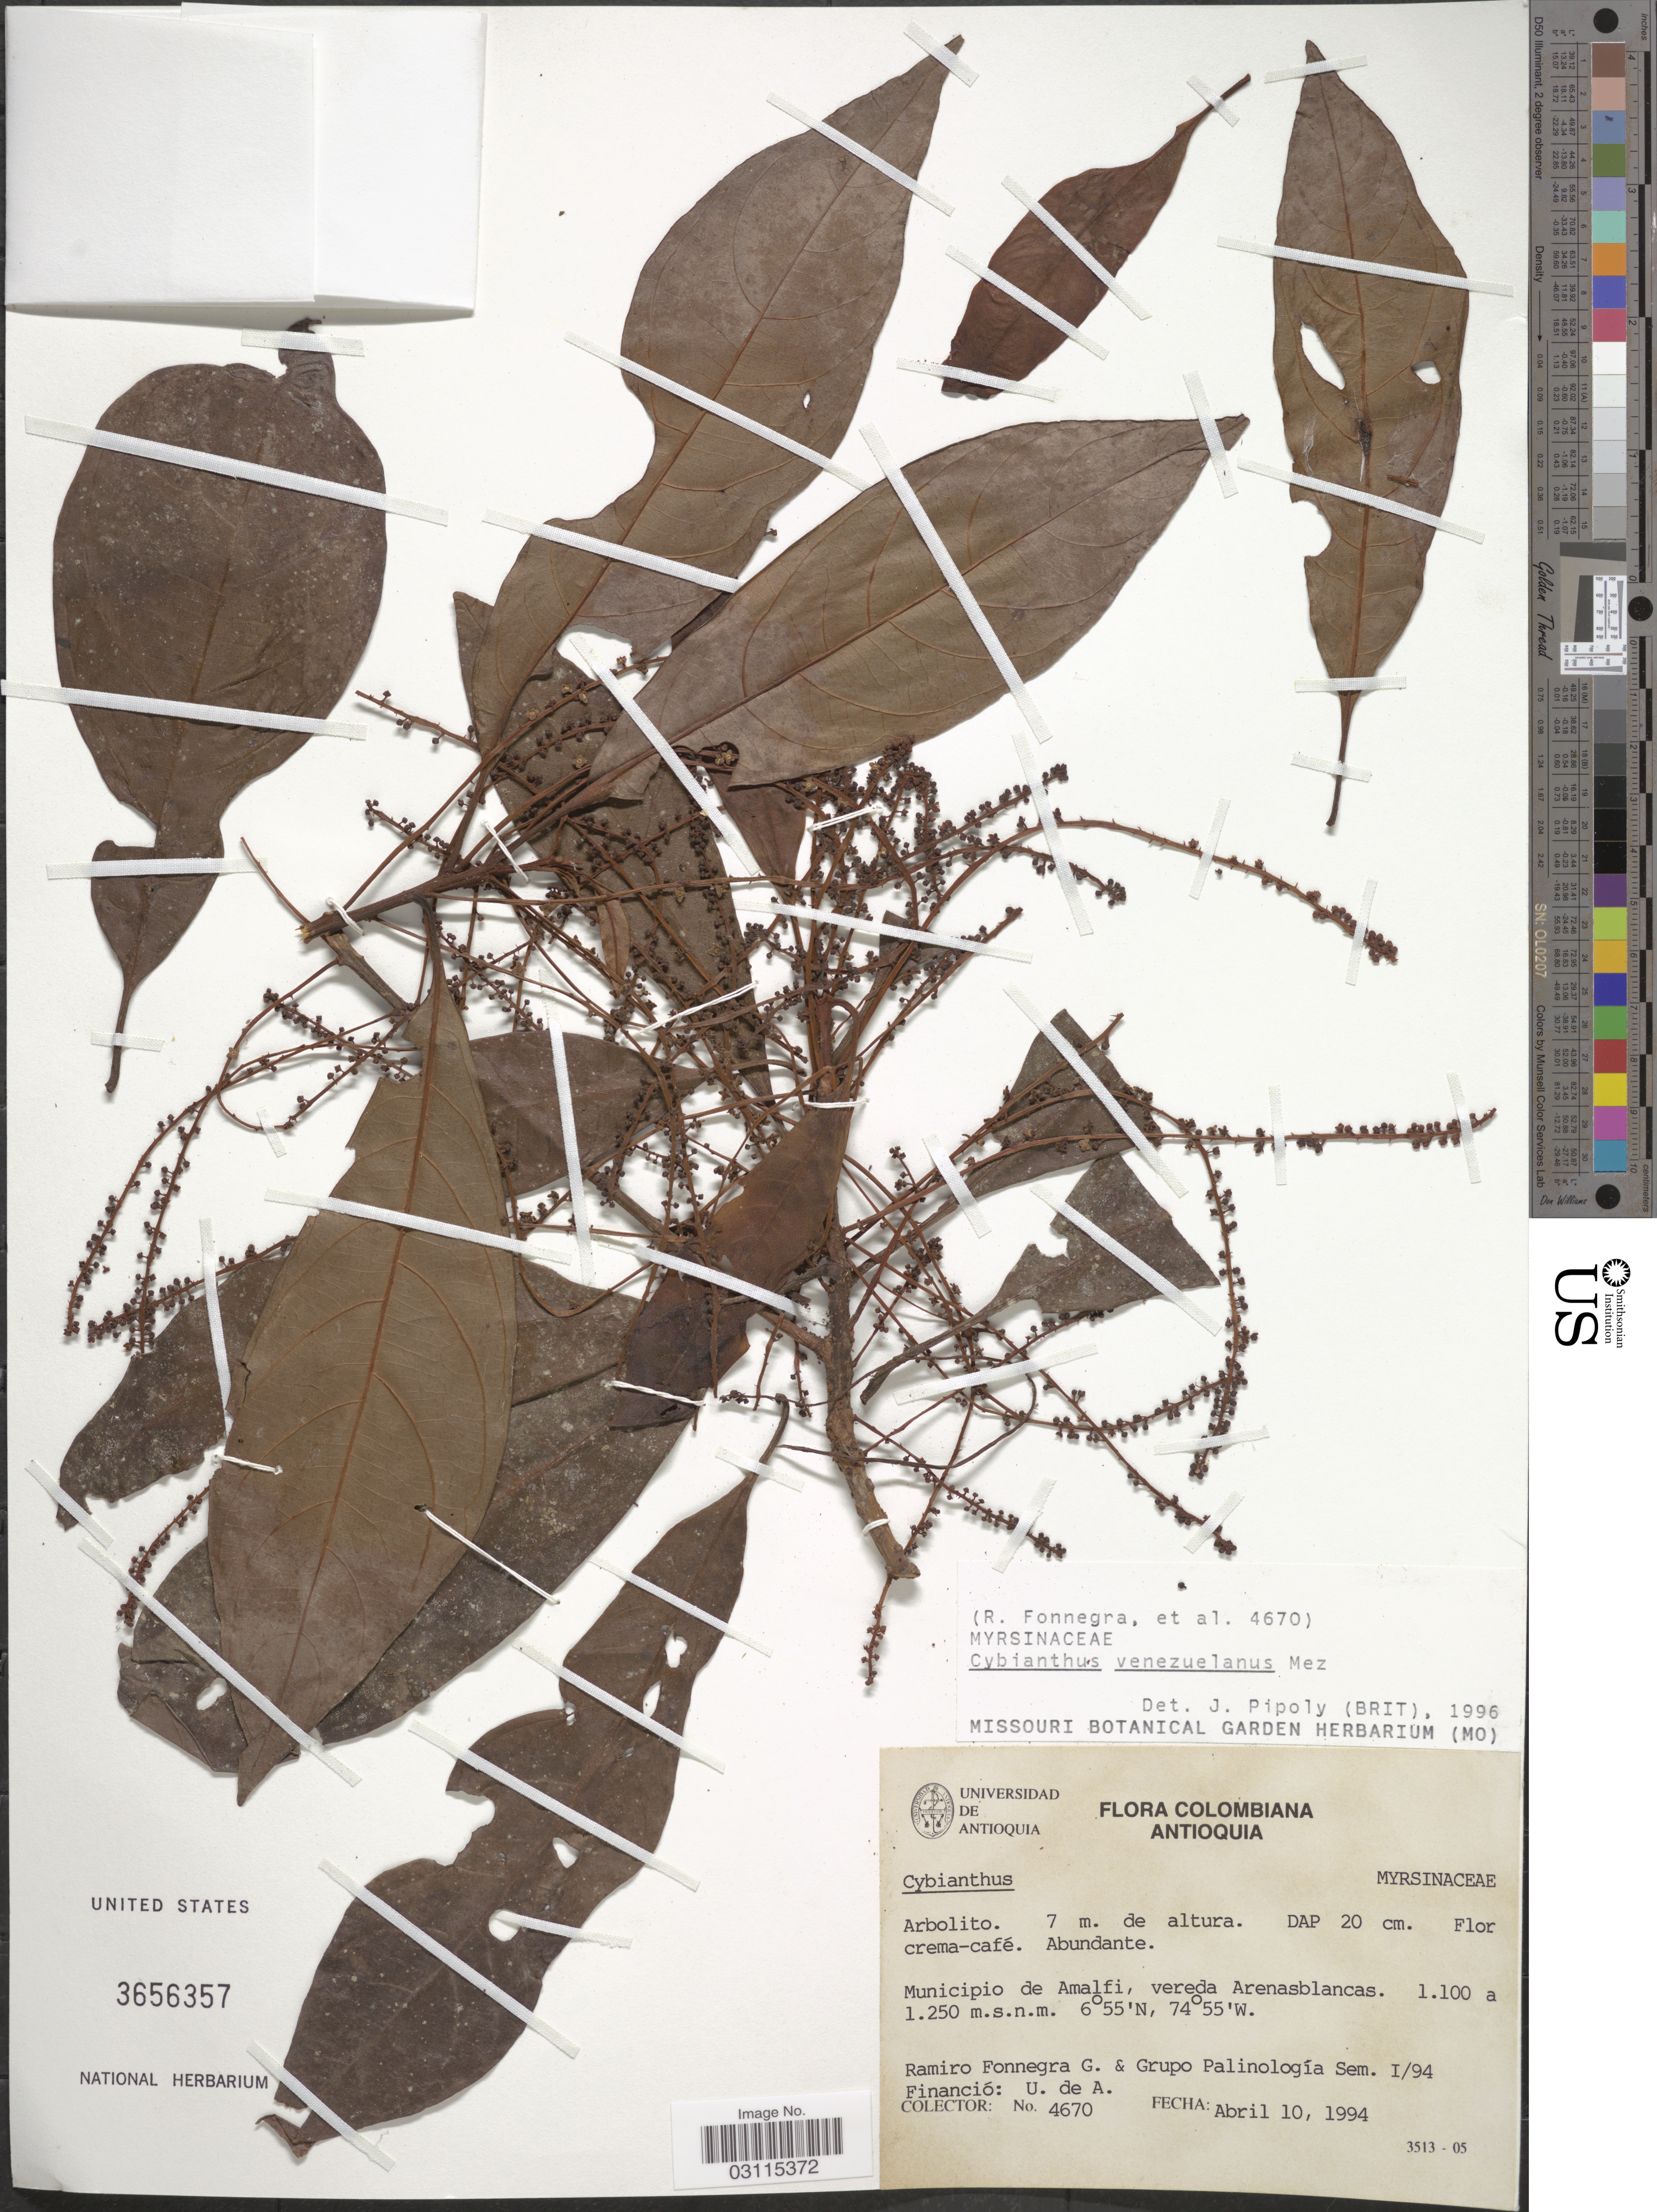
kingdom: Plantae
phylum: Tracheophyta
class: Magnoliopsida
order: Ericales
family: Primulaceae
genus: Cybianthus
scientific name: Cybianthus venezuelanus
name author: Mez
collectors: R. Fonnegra G. & Grupo Palinología Sem. I/94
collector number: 4670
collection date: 1994-04-10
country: Colombia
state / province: Antioquia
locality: Municipio de Amalfi, vereda Arenasblancas.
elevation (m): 1100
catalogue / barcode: US 3656357